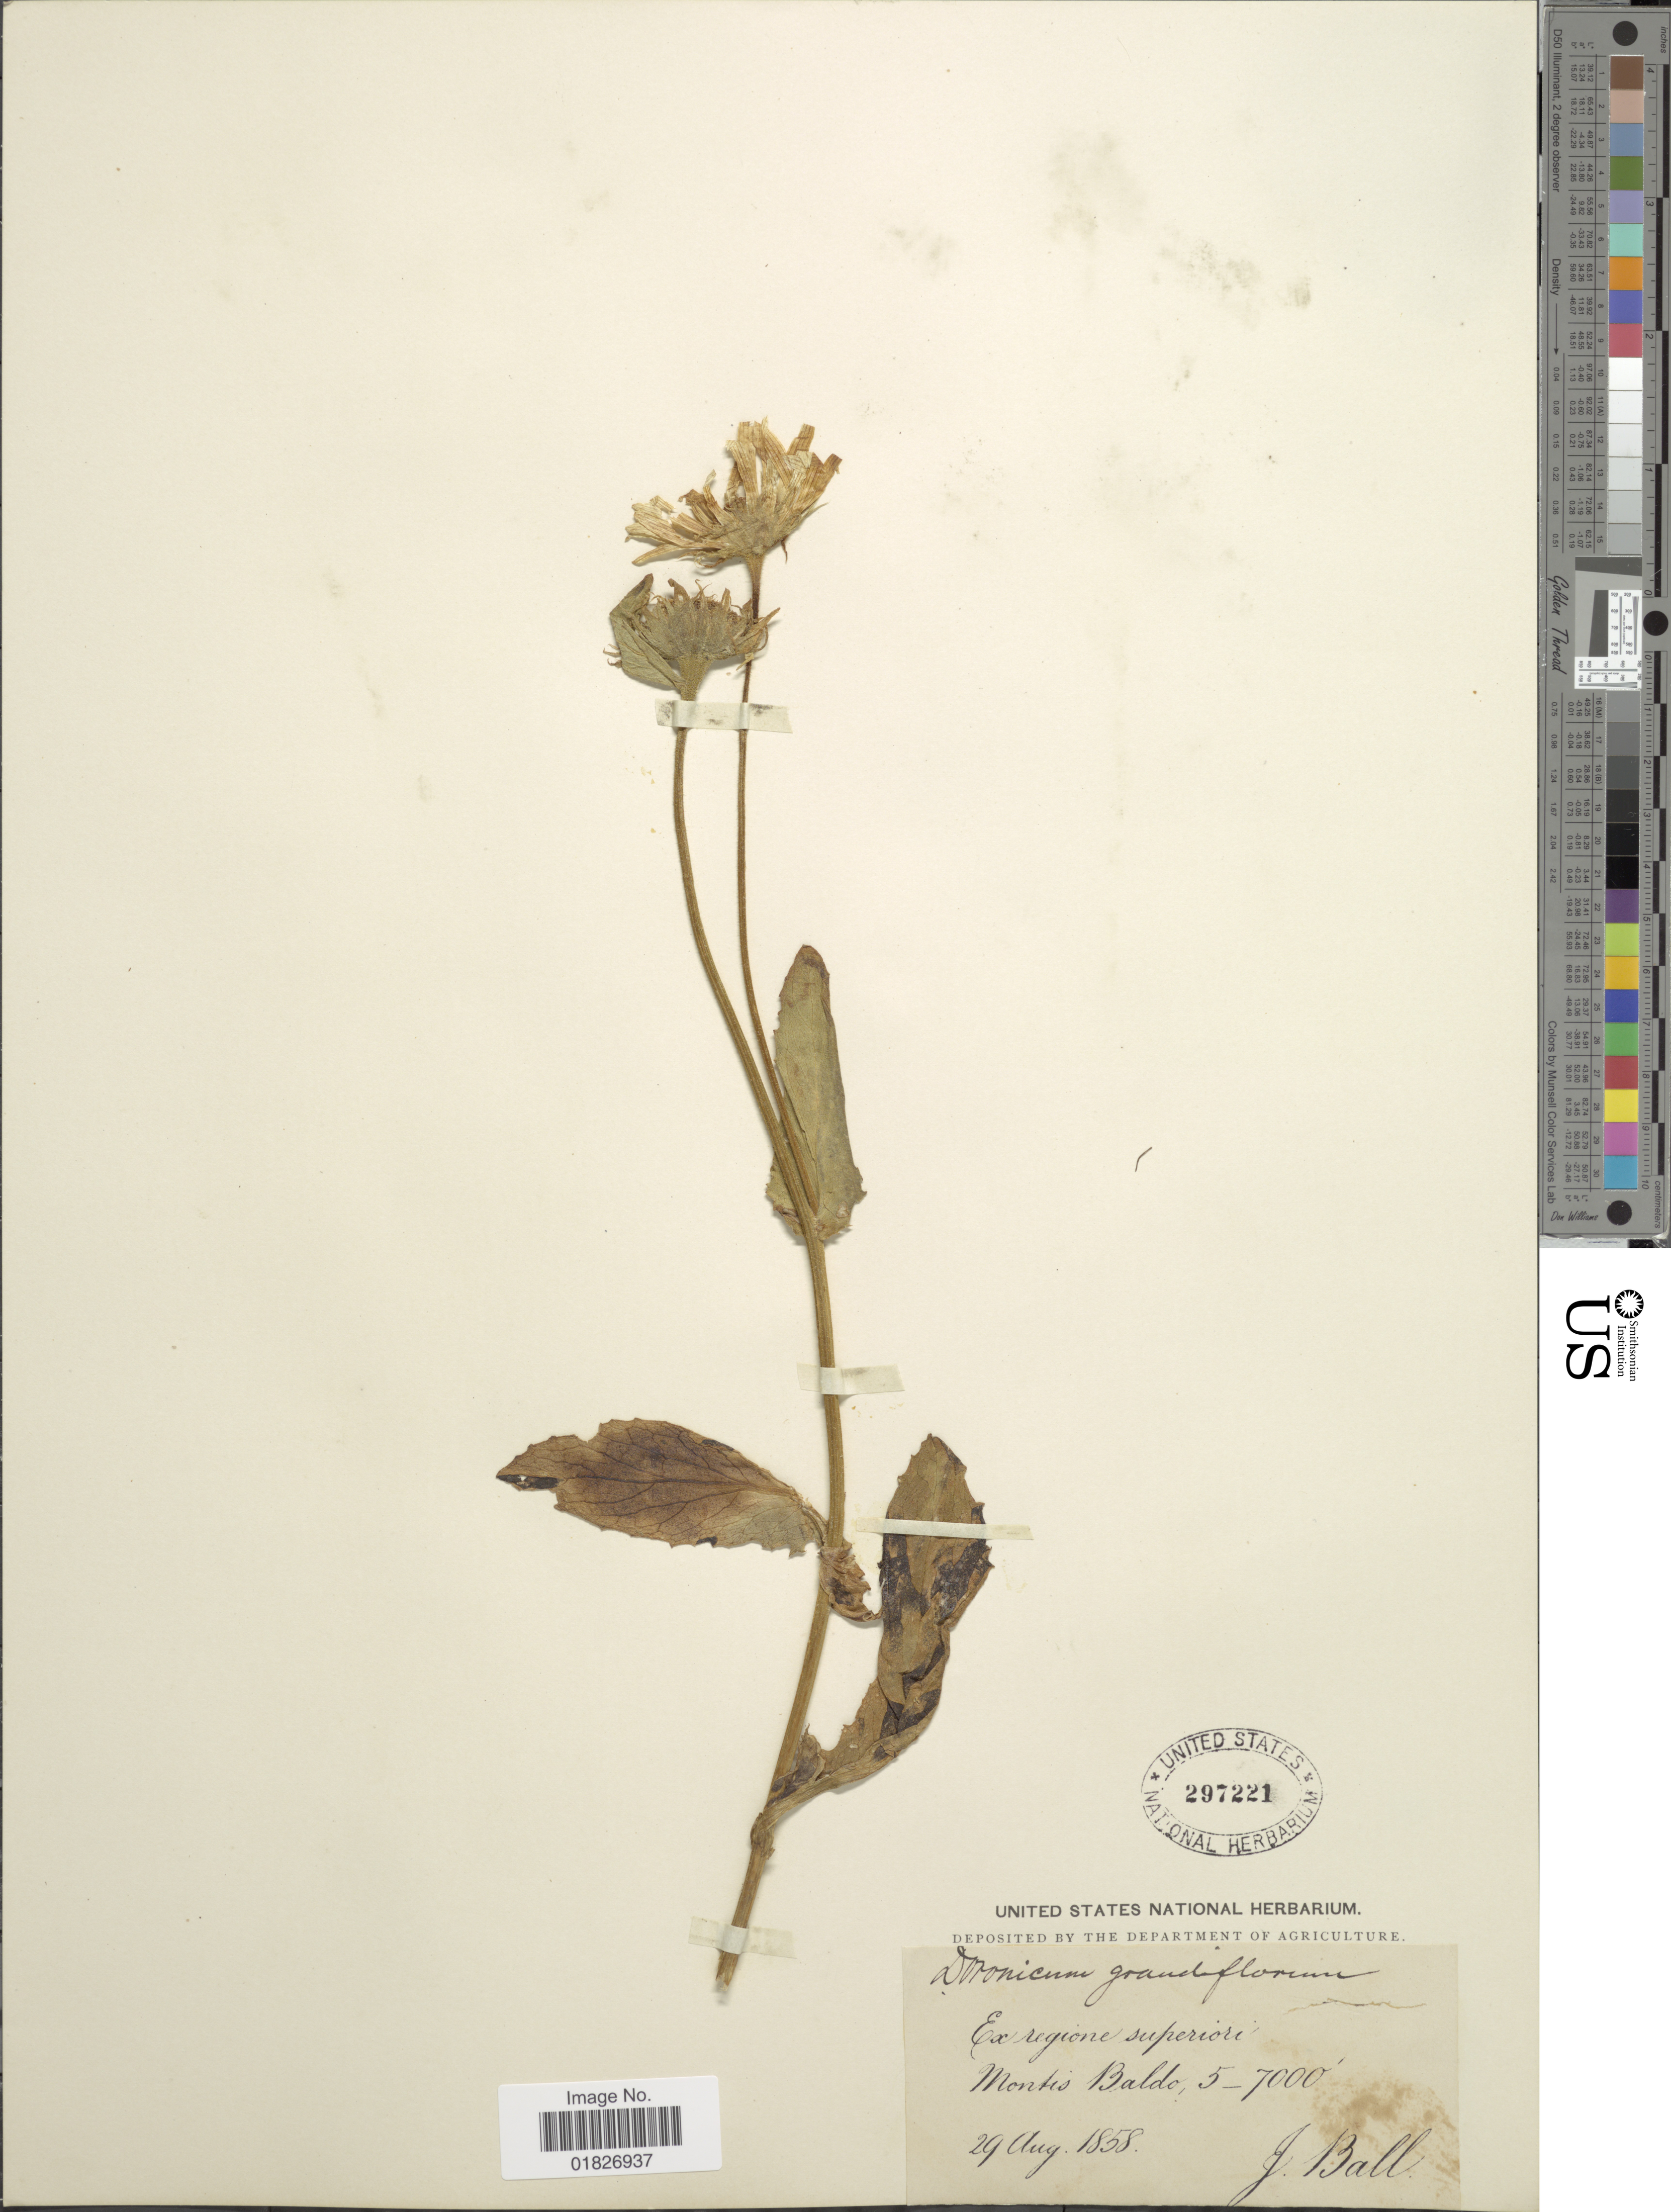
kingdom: Plantae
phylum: Tracheophyta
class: Magnoliopsida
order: Asterales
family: Asteraceae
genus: Doronicum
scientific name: Doronicum grandiflorum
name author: Lam.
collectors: J. Ball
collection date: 1858-08-29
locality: Montis Baldo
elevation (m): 1524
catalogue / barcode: US 297221